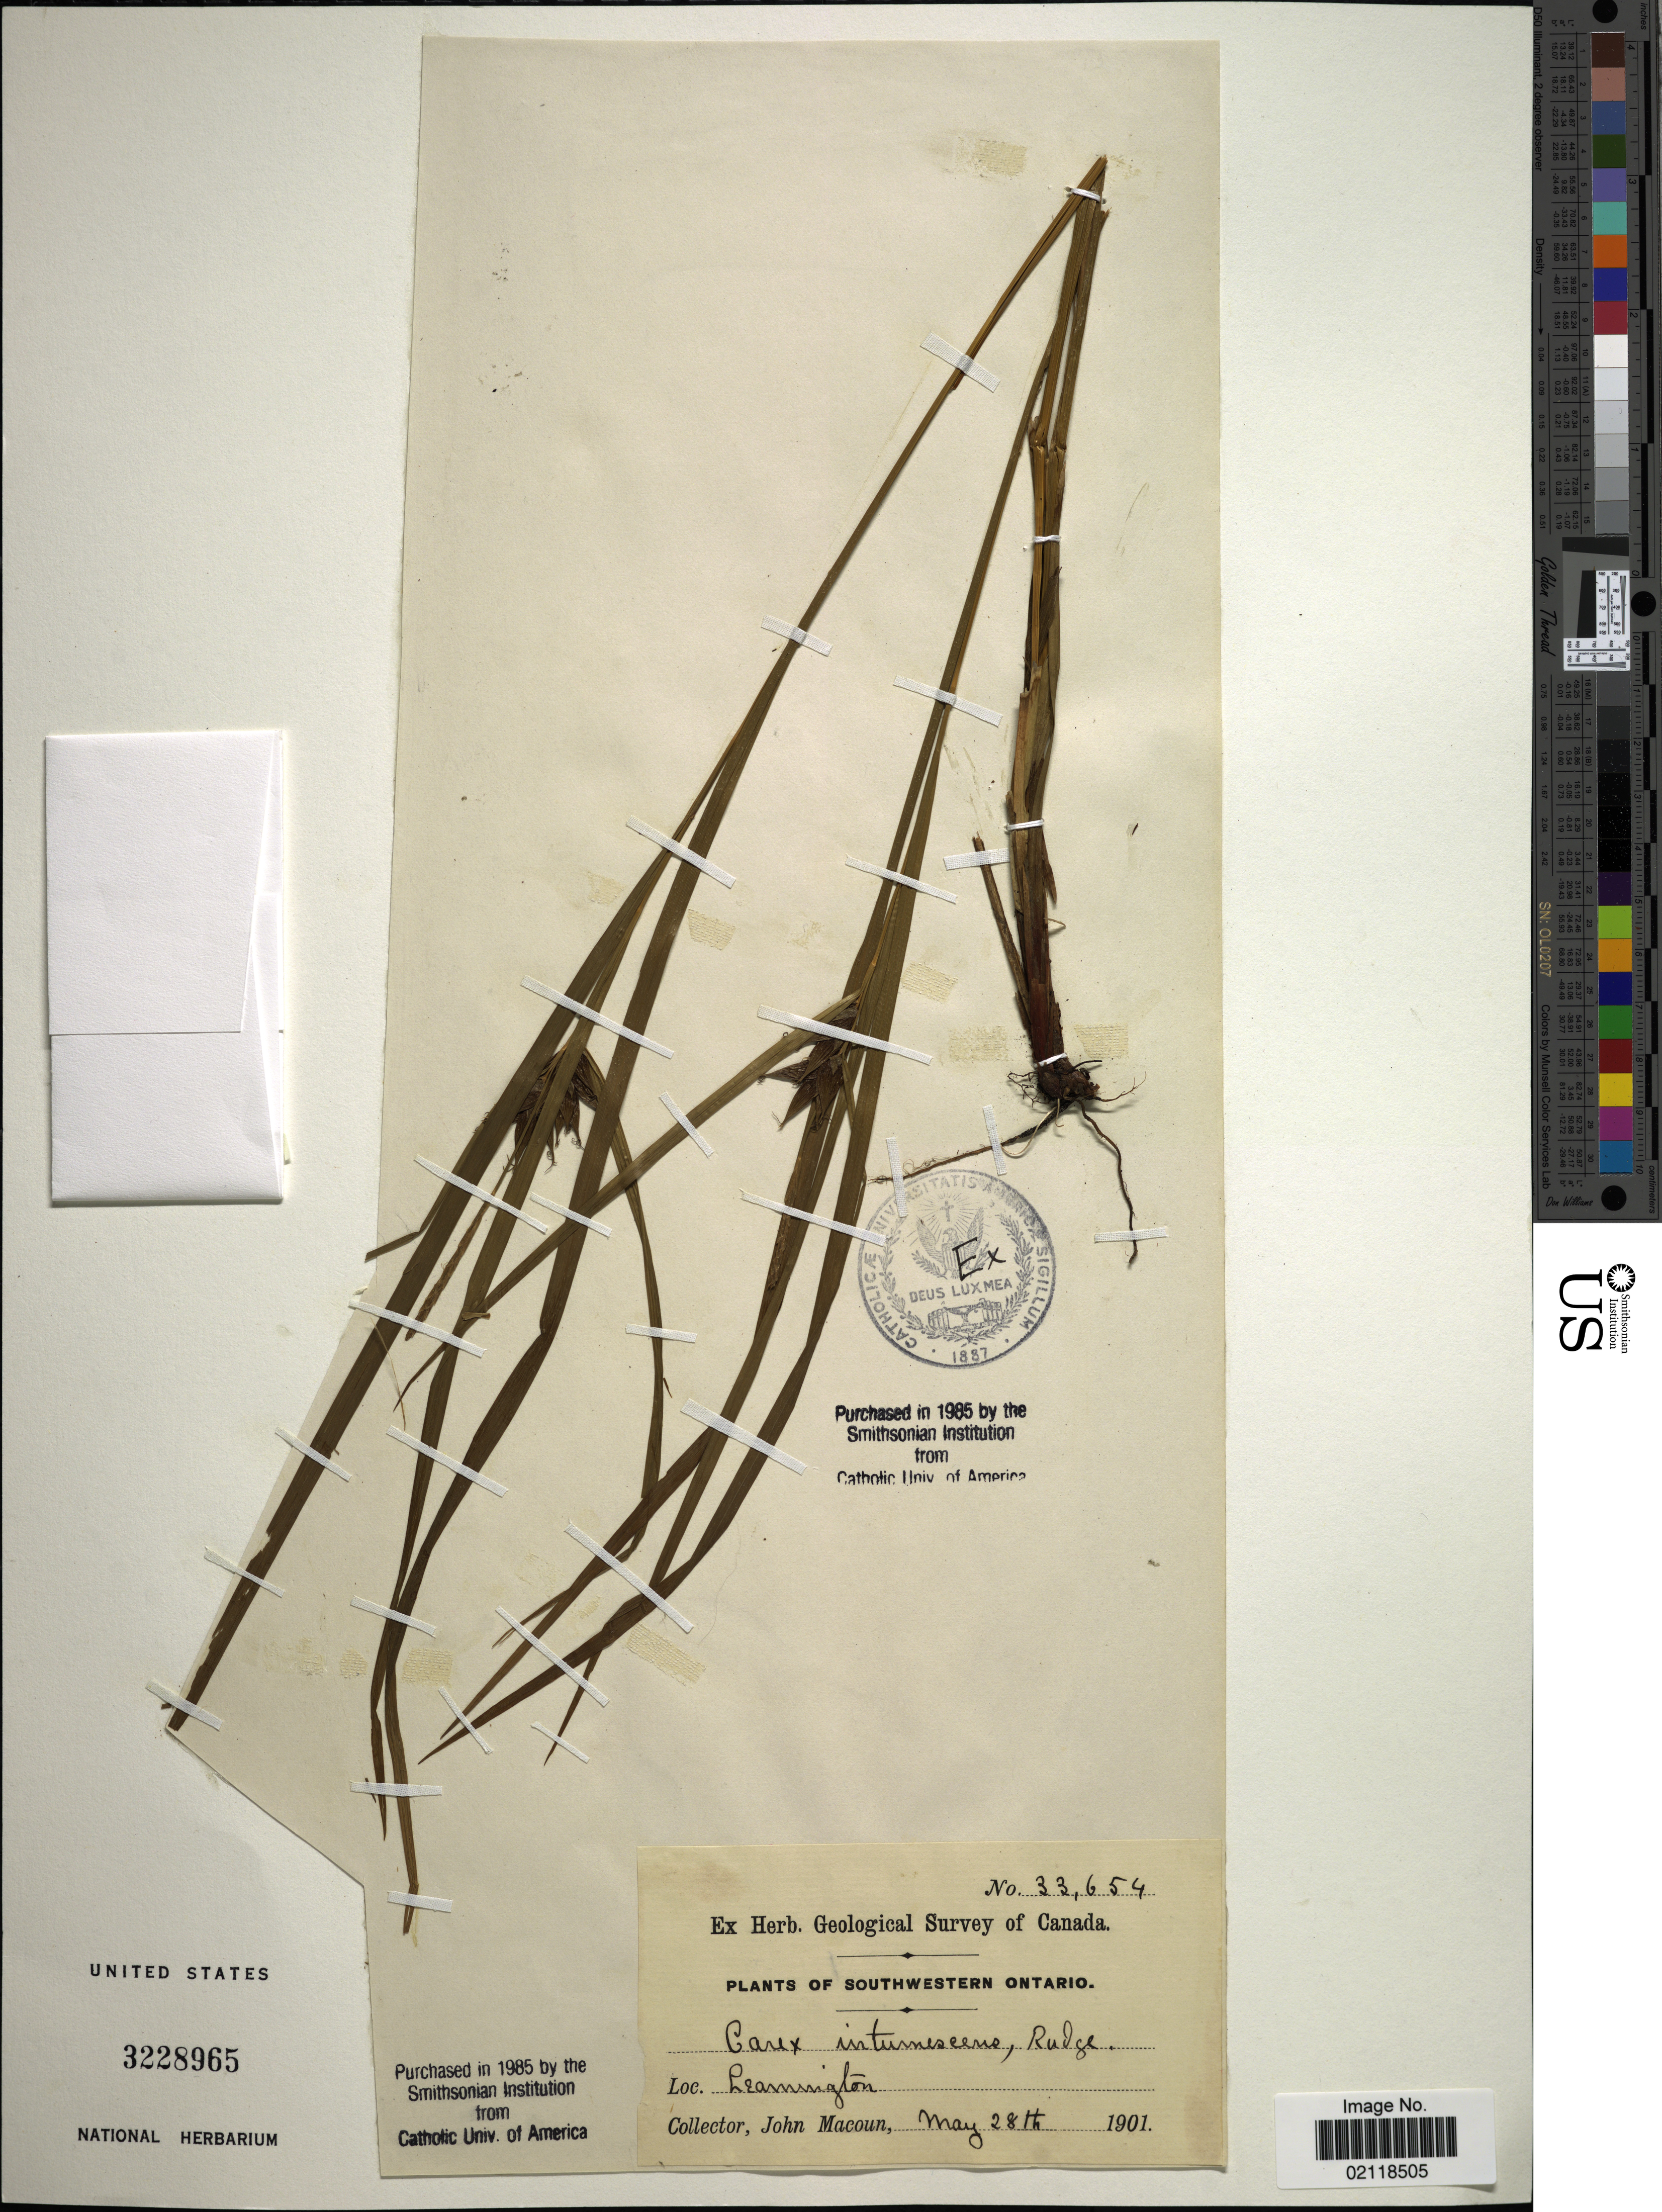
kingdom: Plantae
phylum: Tracheophyta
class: Liliopsida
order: Poales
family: Cyperaceae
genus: Carex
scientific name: Carex intumescens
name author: Rudge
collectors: J. Macoun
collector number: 33654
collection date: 1901-05-28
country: Canada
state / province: Ontario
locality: Southwestern Ontario, Leamington.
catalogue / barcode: US 3228965